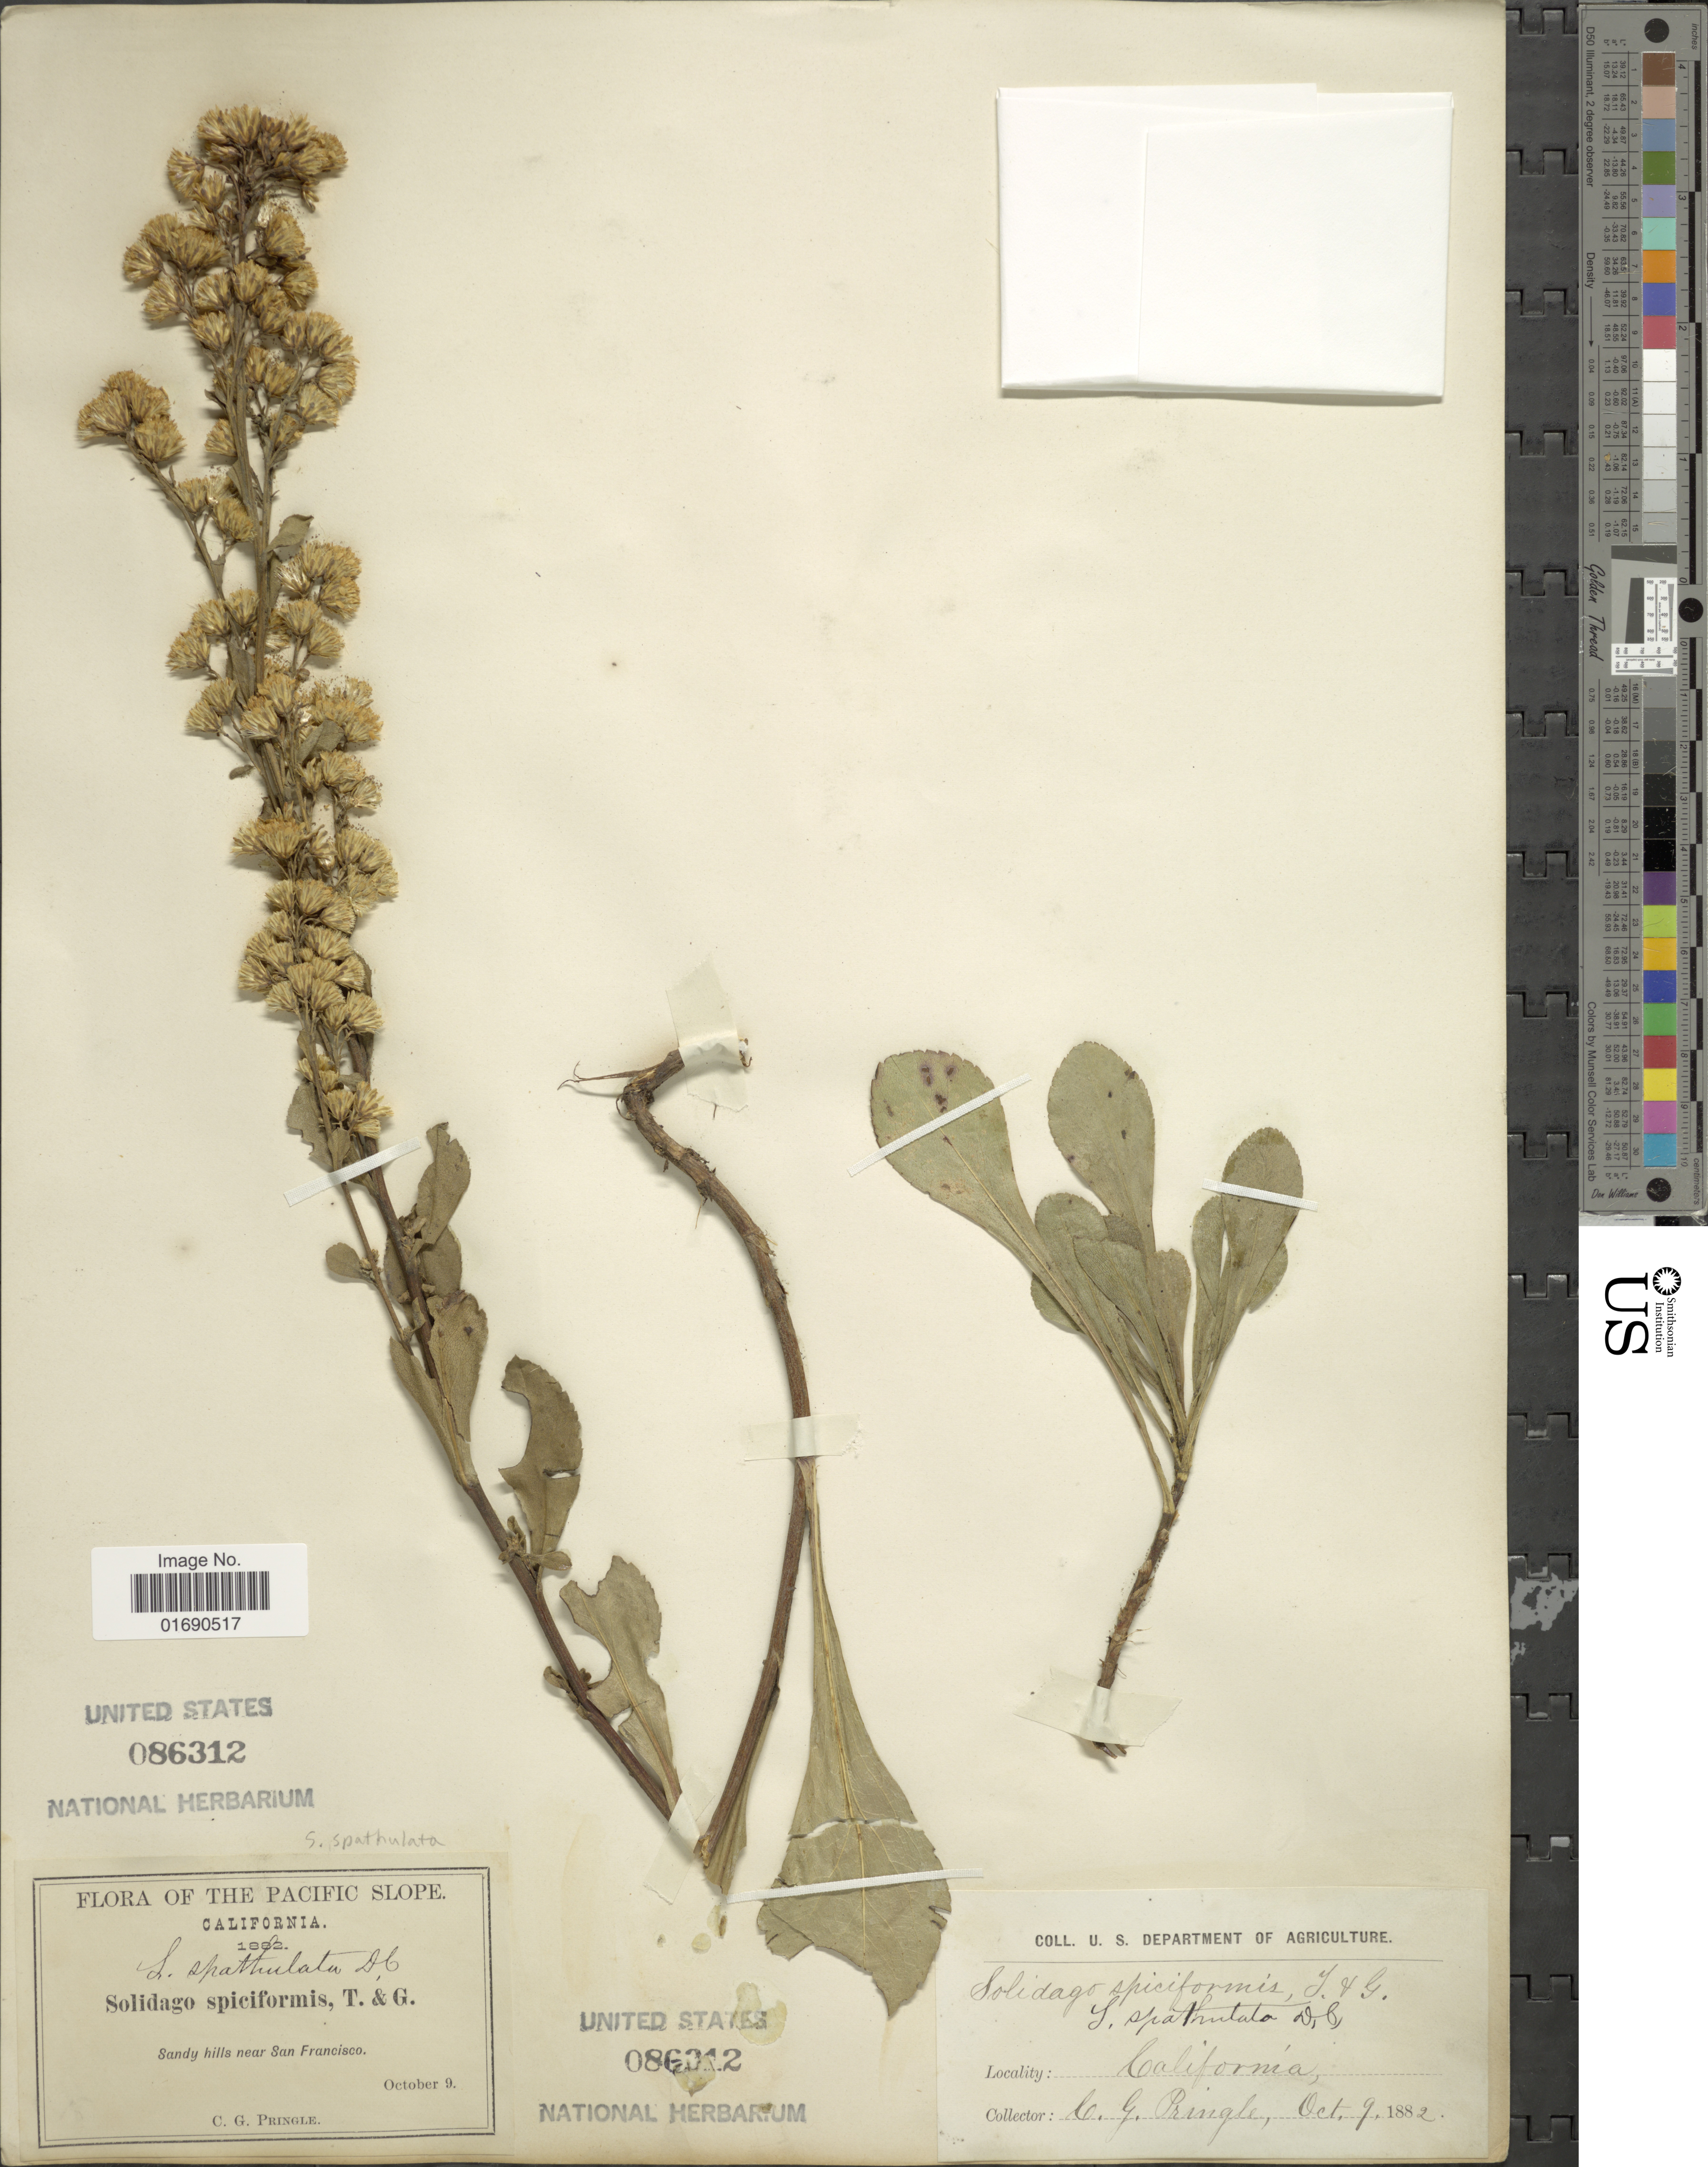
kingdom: Plantae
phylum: Tracheophyta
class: Magnoliopsida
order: Asterales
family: Asteraceae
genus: Solidago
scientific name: Solidago spathulata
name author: DC.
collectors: C. G. Pringle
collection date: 1882-10-09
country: United States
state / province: California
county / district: San Francisco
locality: The Pacific Slope, Sandy hills near San Francisco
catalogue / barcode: US 86312